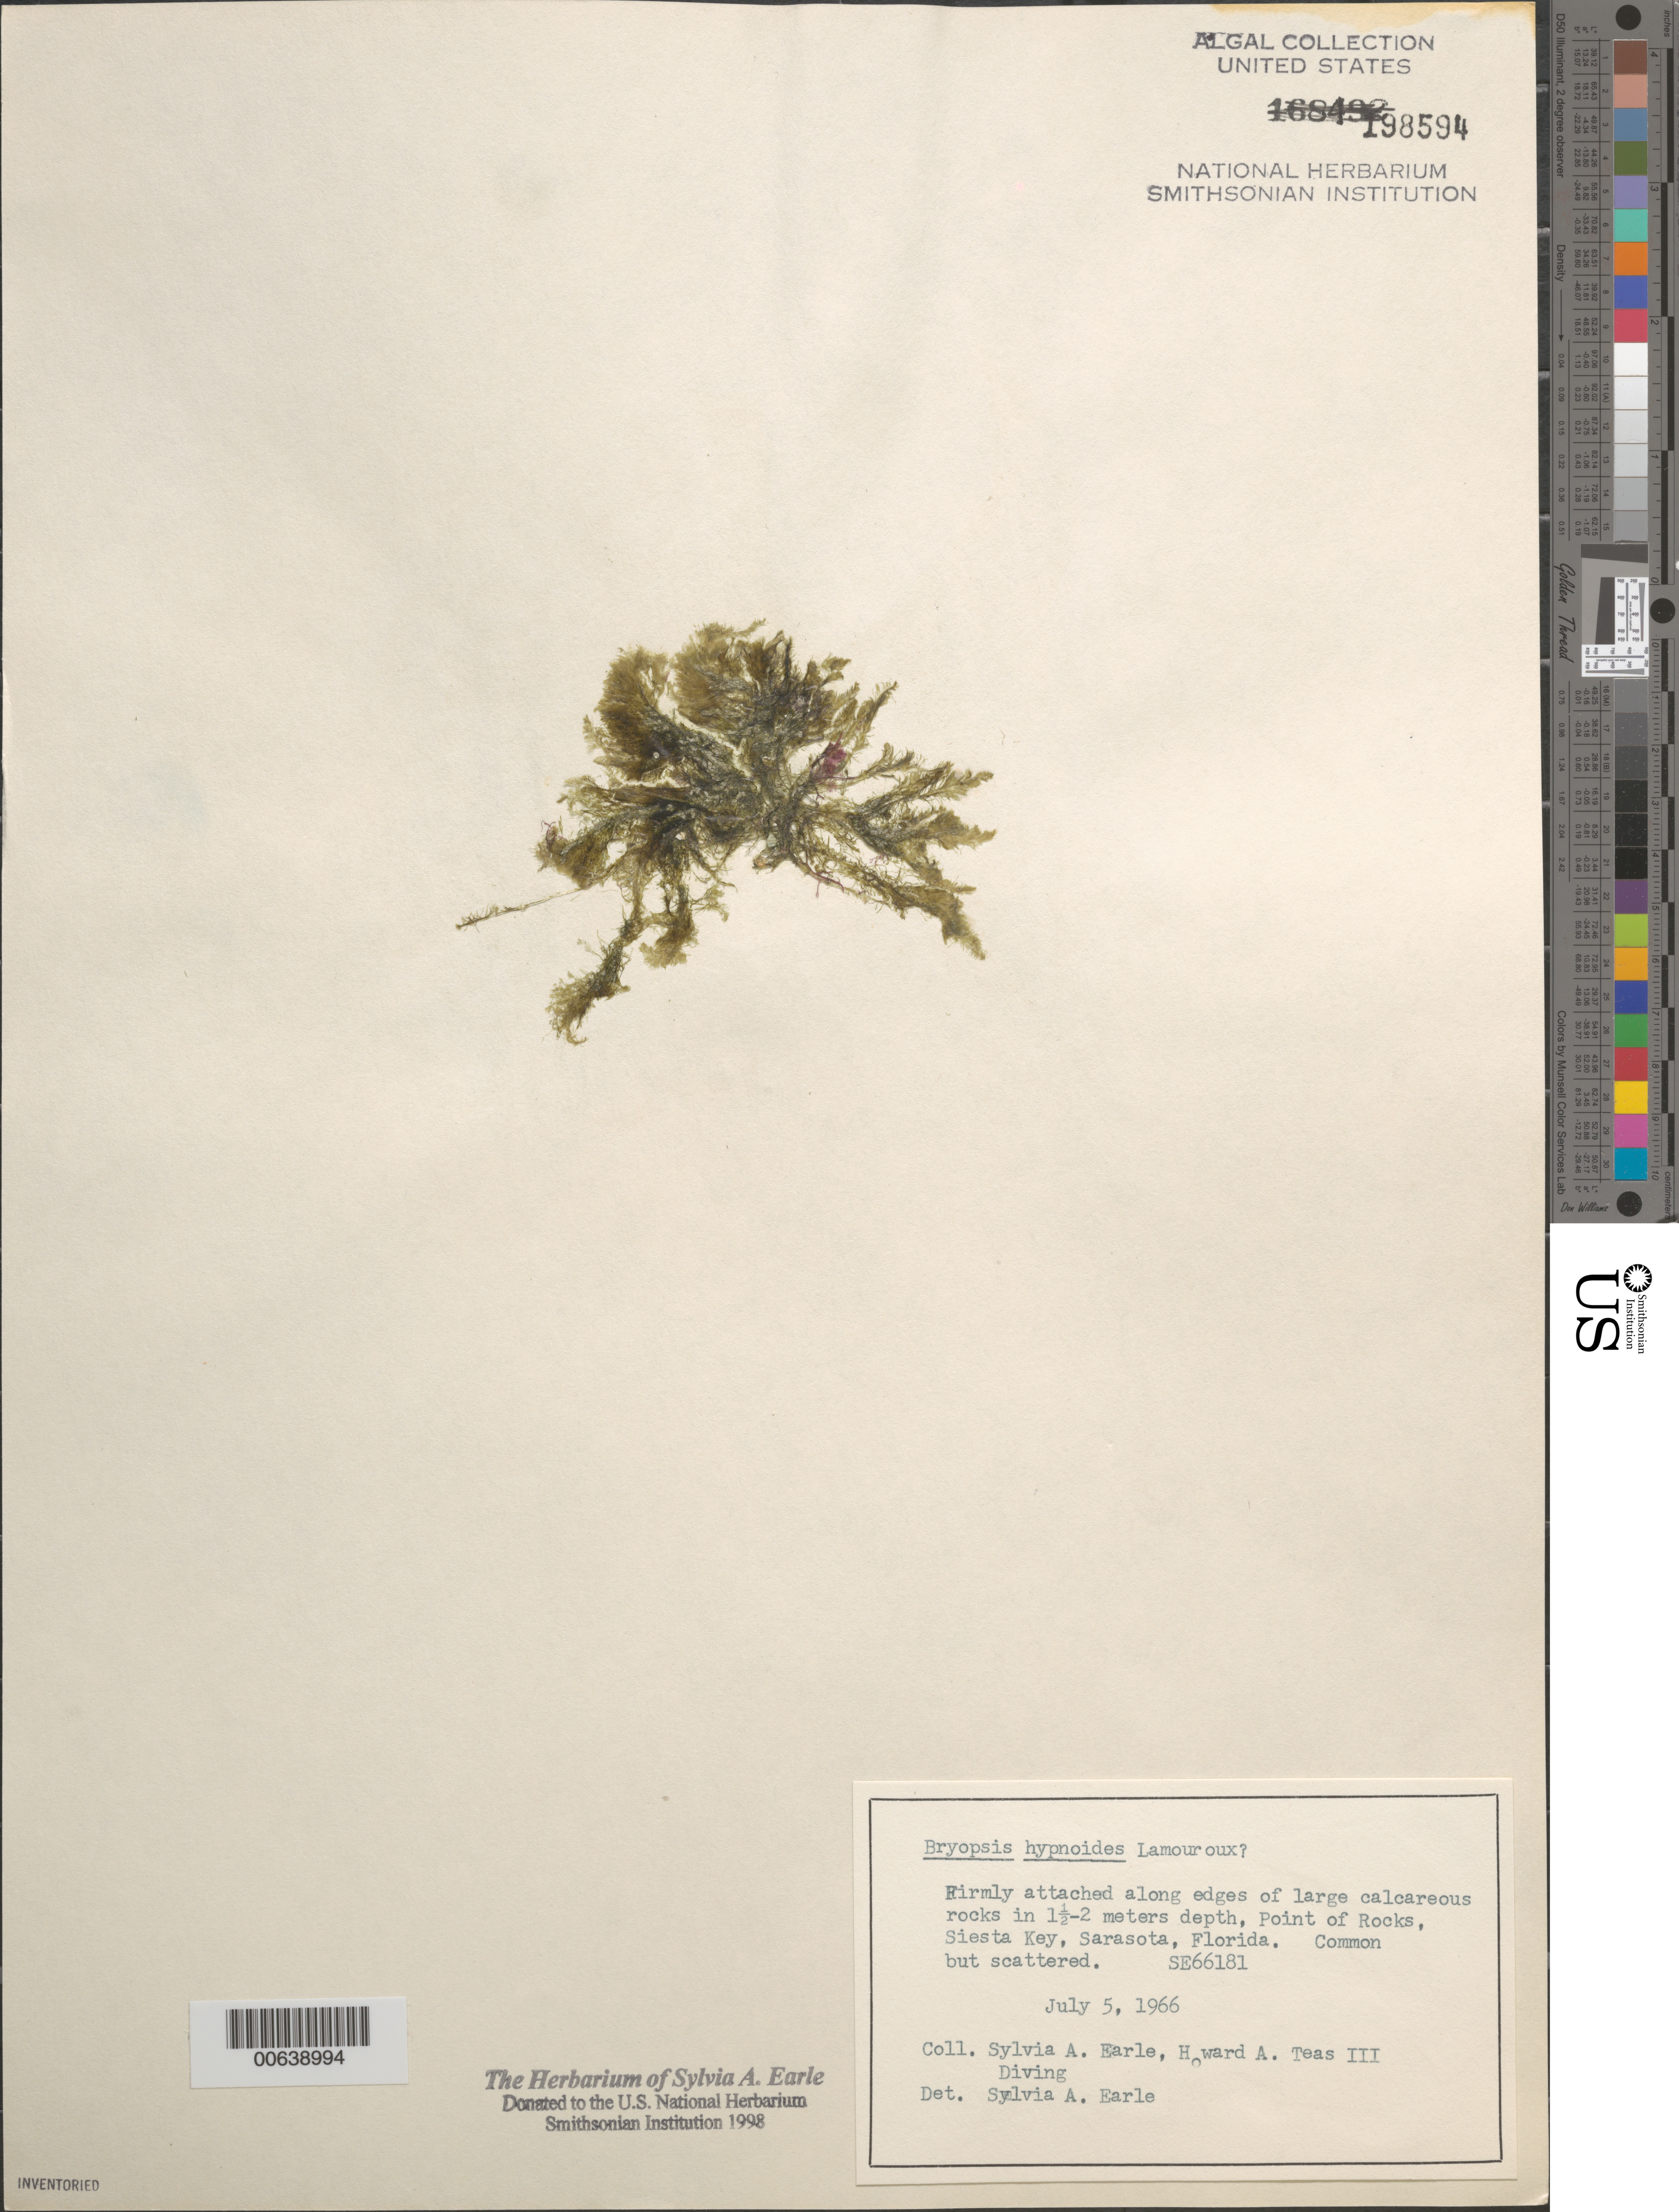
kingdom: Plantae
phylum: Chlorophyta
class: Ulvophyceae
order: Bryopsidales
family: Bryopsidaceae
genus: Bryopsis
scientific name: Bryopsis hypnoides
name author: J.V.Lamouroux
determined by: Earle, S. A.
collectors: S. A. Earle & H. Teas III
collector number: Se 66181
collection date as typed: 05 Jul 1966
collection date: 1966-07-05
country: United States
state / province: Florida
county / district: Sarasota County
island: Siesta Key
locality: Point of Rocks, Sarasota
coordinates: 27 14.6'N, 82 32.1'W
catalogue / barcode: US 198594